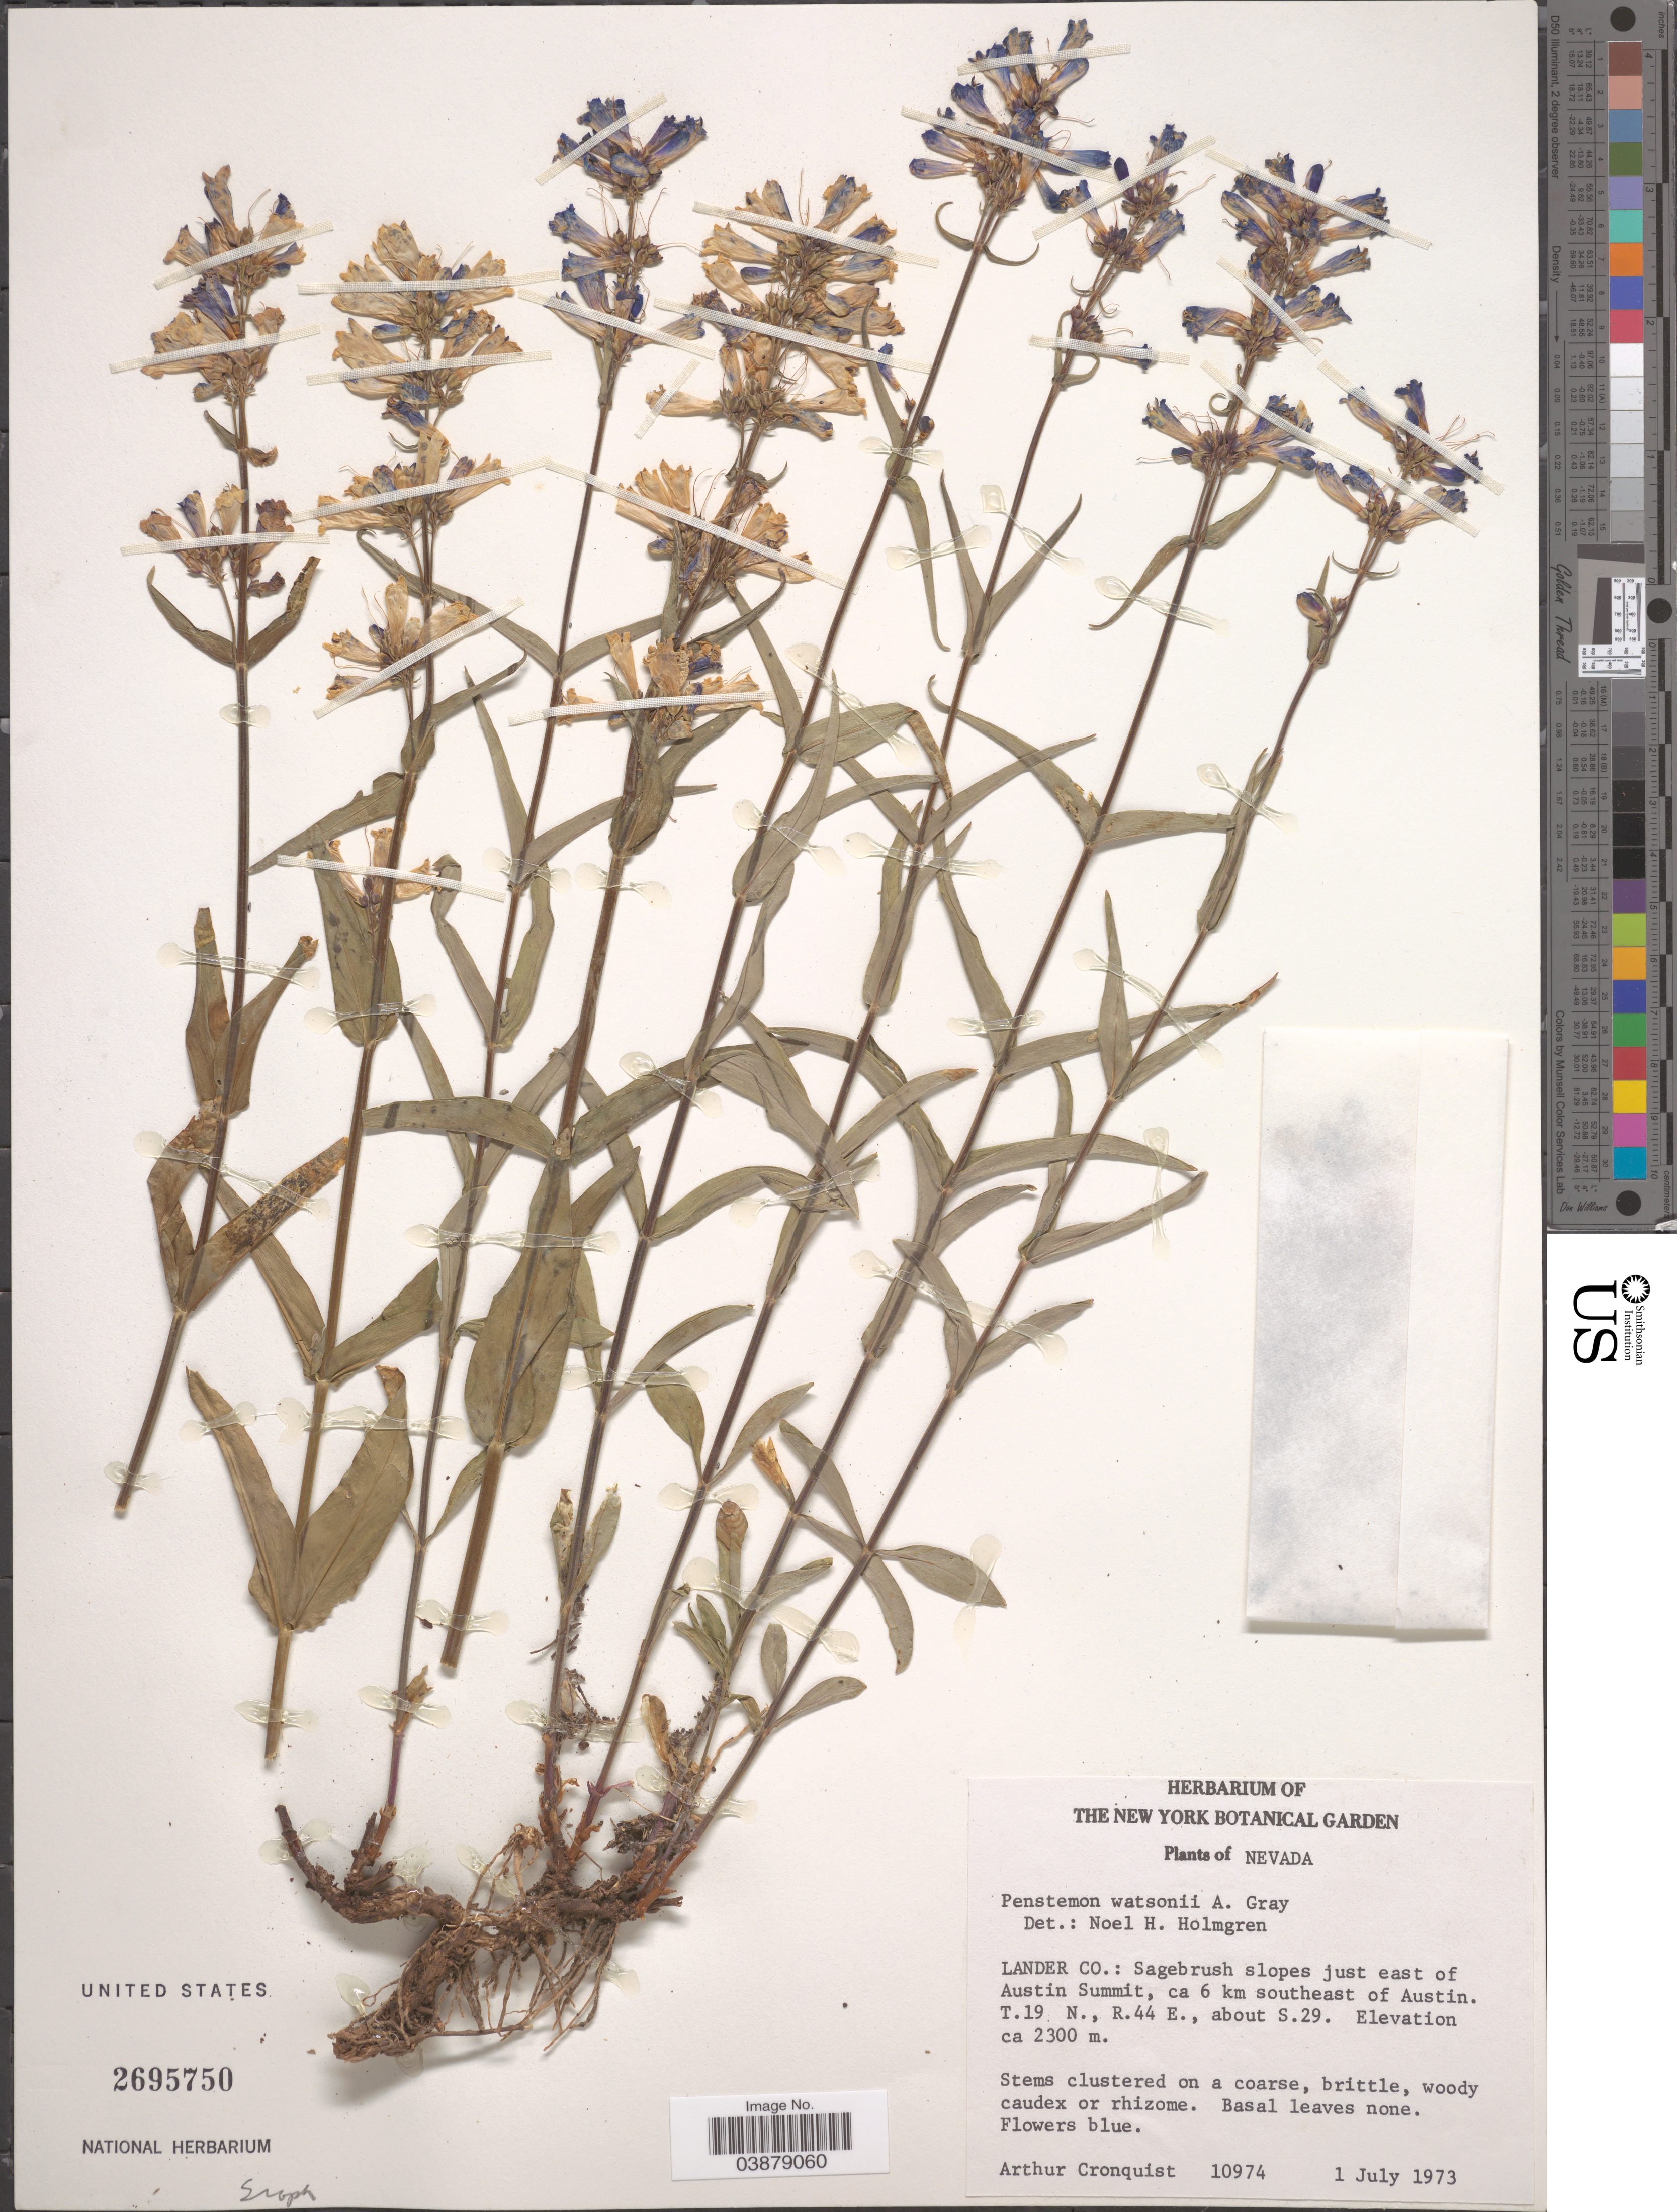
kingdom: Plantae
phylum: Tracheophyta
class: Magnoliopsida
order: Lamiales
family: Plantaginaceae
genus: Penstemon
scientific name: Penstemon watsonii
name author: A. Gray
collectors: A. J. Cronquist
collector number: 10974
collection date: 1973-07-01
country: United States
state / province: Nevada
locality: Lander Co.: Sagebrush slopes just east of Austin Summit, ca 6 km southeast of Austin. T.19 N., R.44 E., about S.29.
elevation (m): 2300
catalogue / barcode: US 2695750